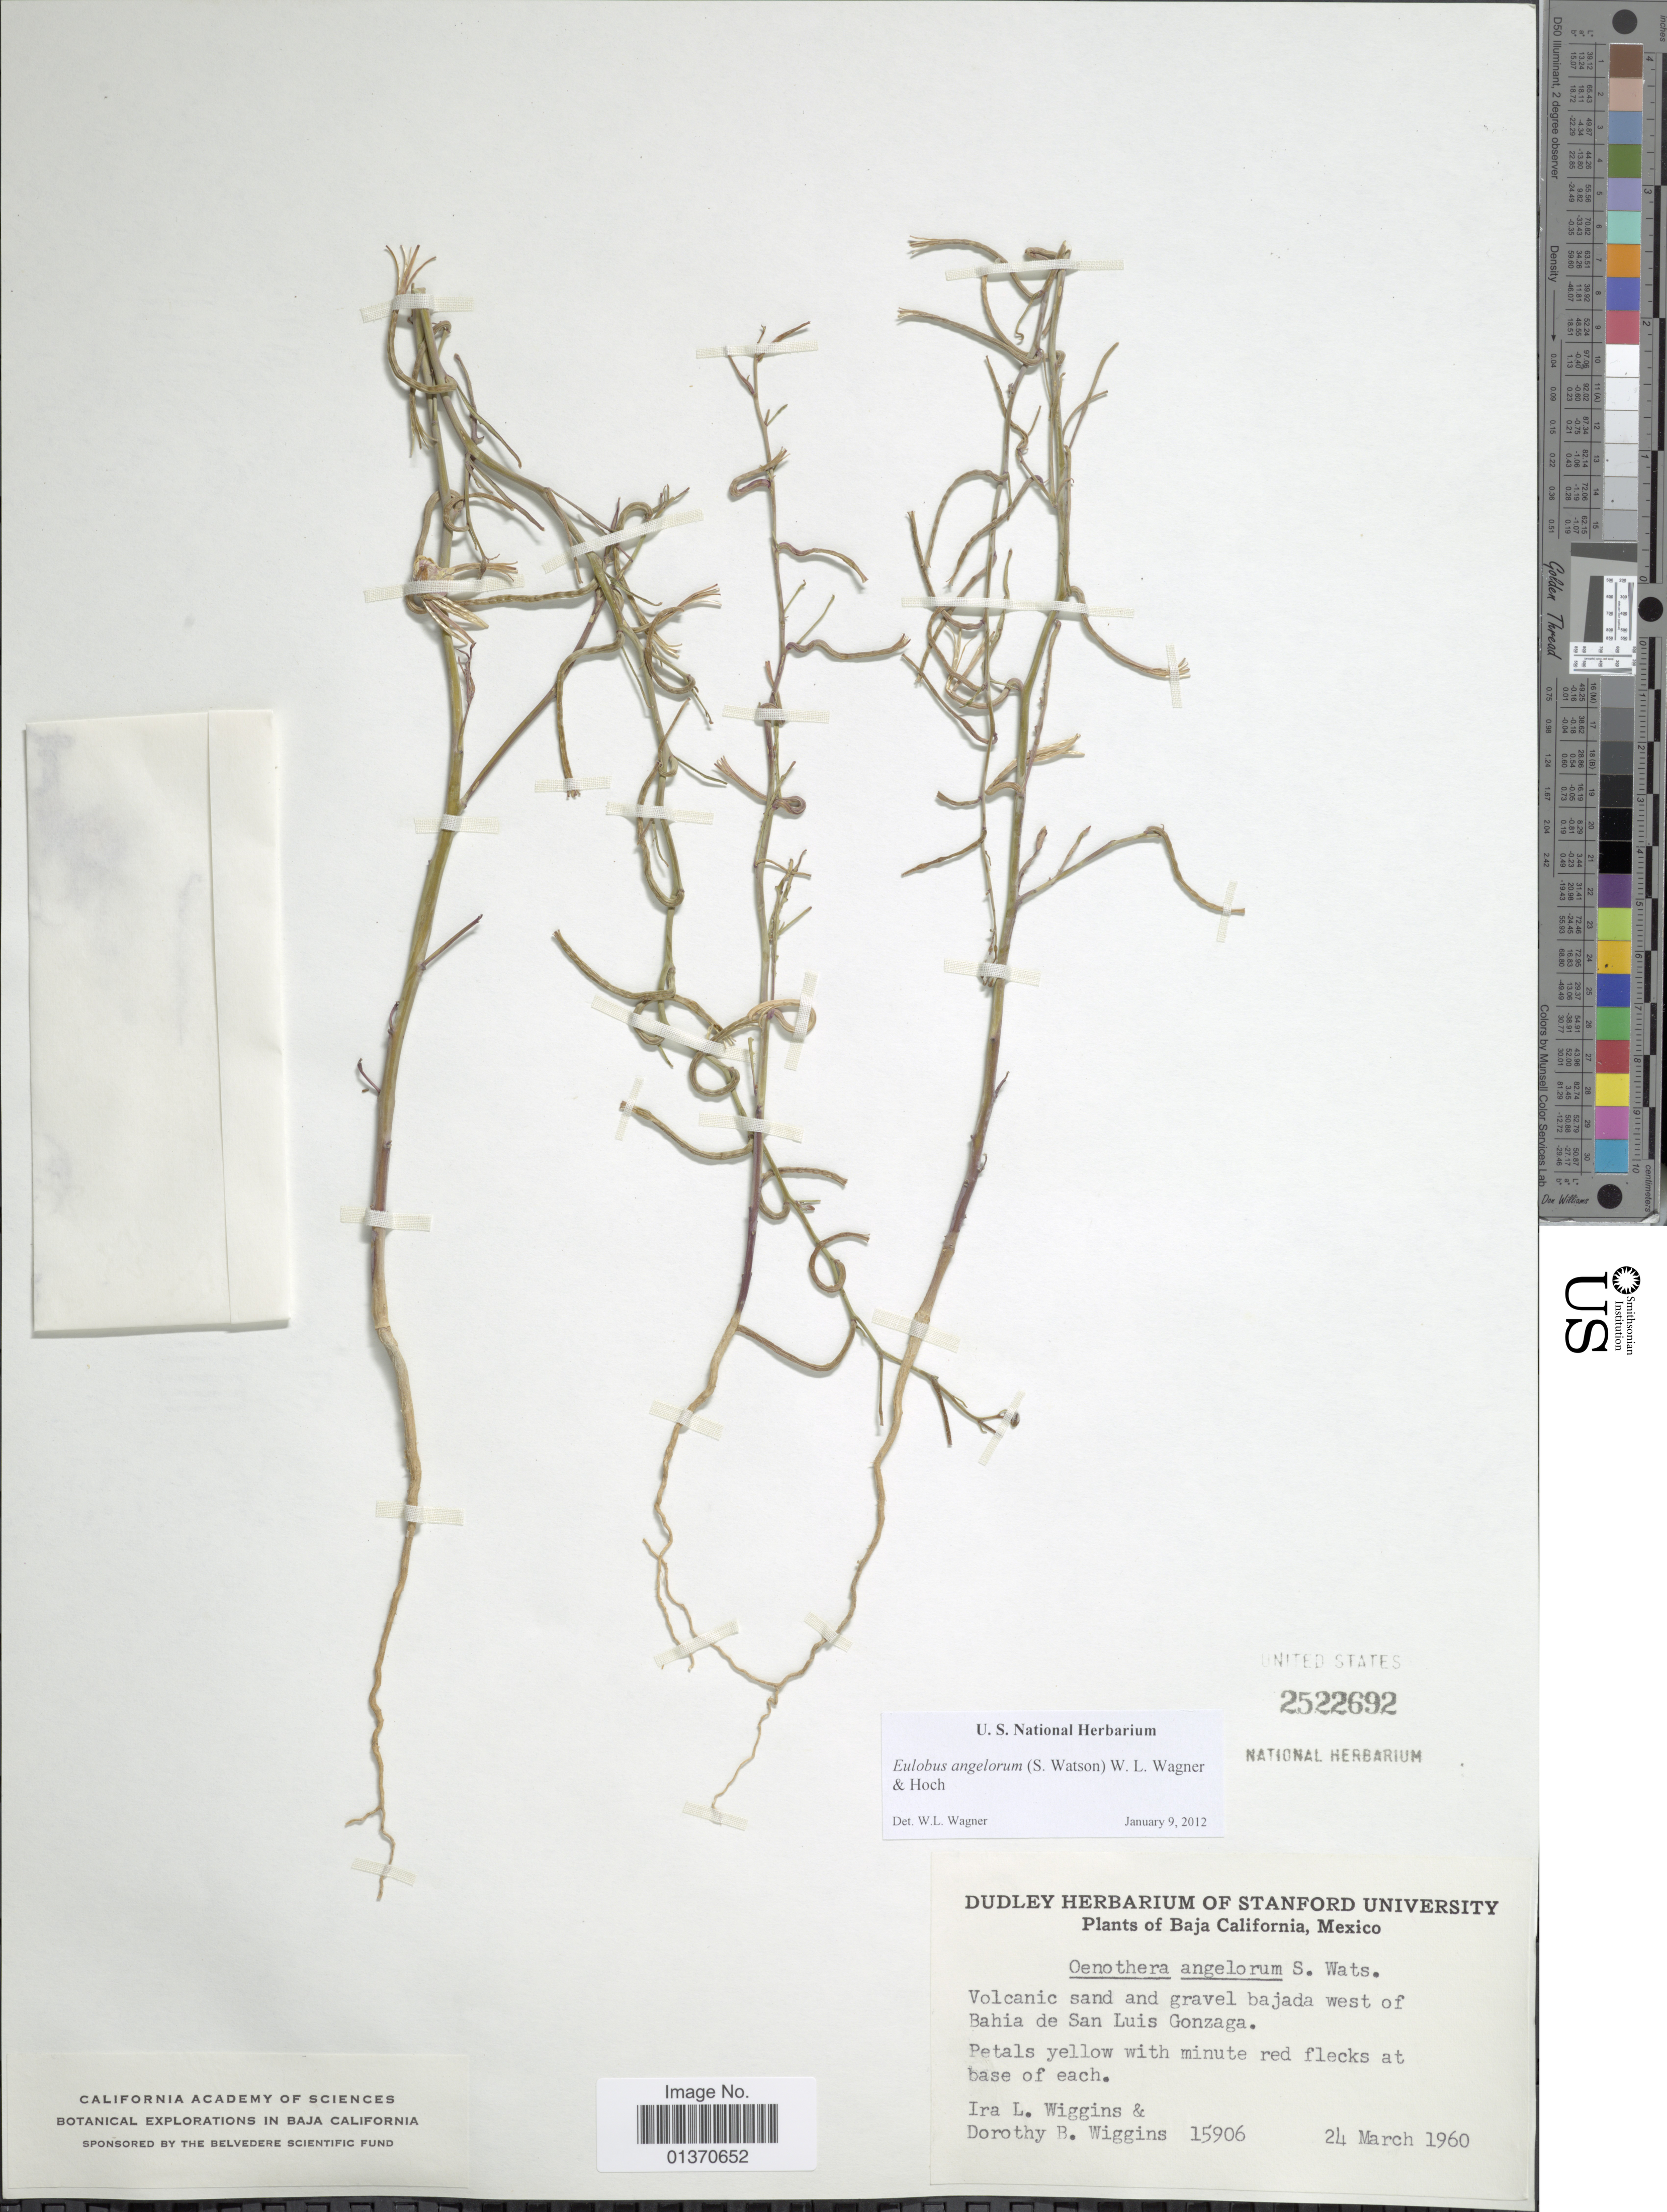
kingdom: Plantae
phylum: Tracheophyta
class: Magnoliopsida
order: Myrtales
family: Onagraceae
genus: Eulobus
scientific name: Eulobus angelorum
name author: (S. Watson) W.L. Wagner & Hoch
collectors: I. L. Wiggins & D. B. Wiggins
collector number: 15906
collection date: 1960-03-24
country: Mexico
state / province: Baja California Sur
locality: Volcanic sand and gravel bajada west of Bahia de San Luis Gonzaga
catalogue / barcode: US 2522692